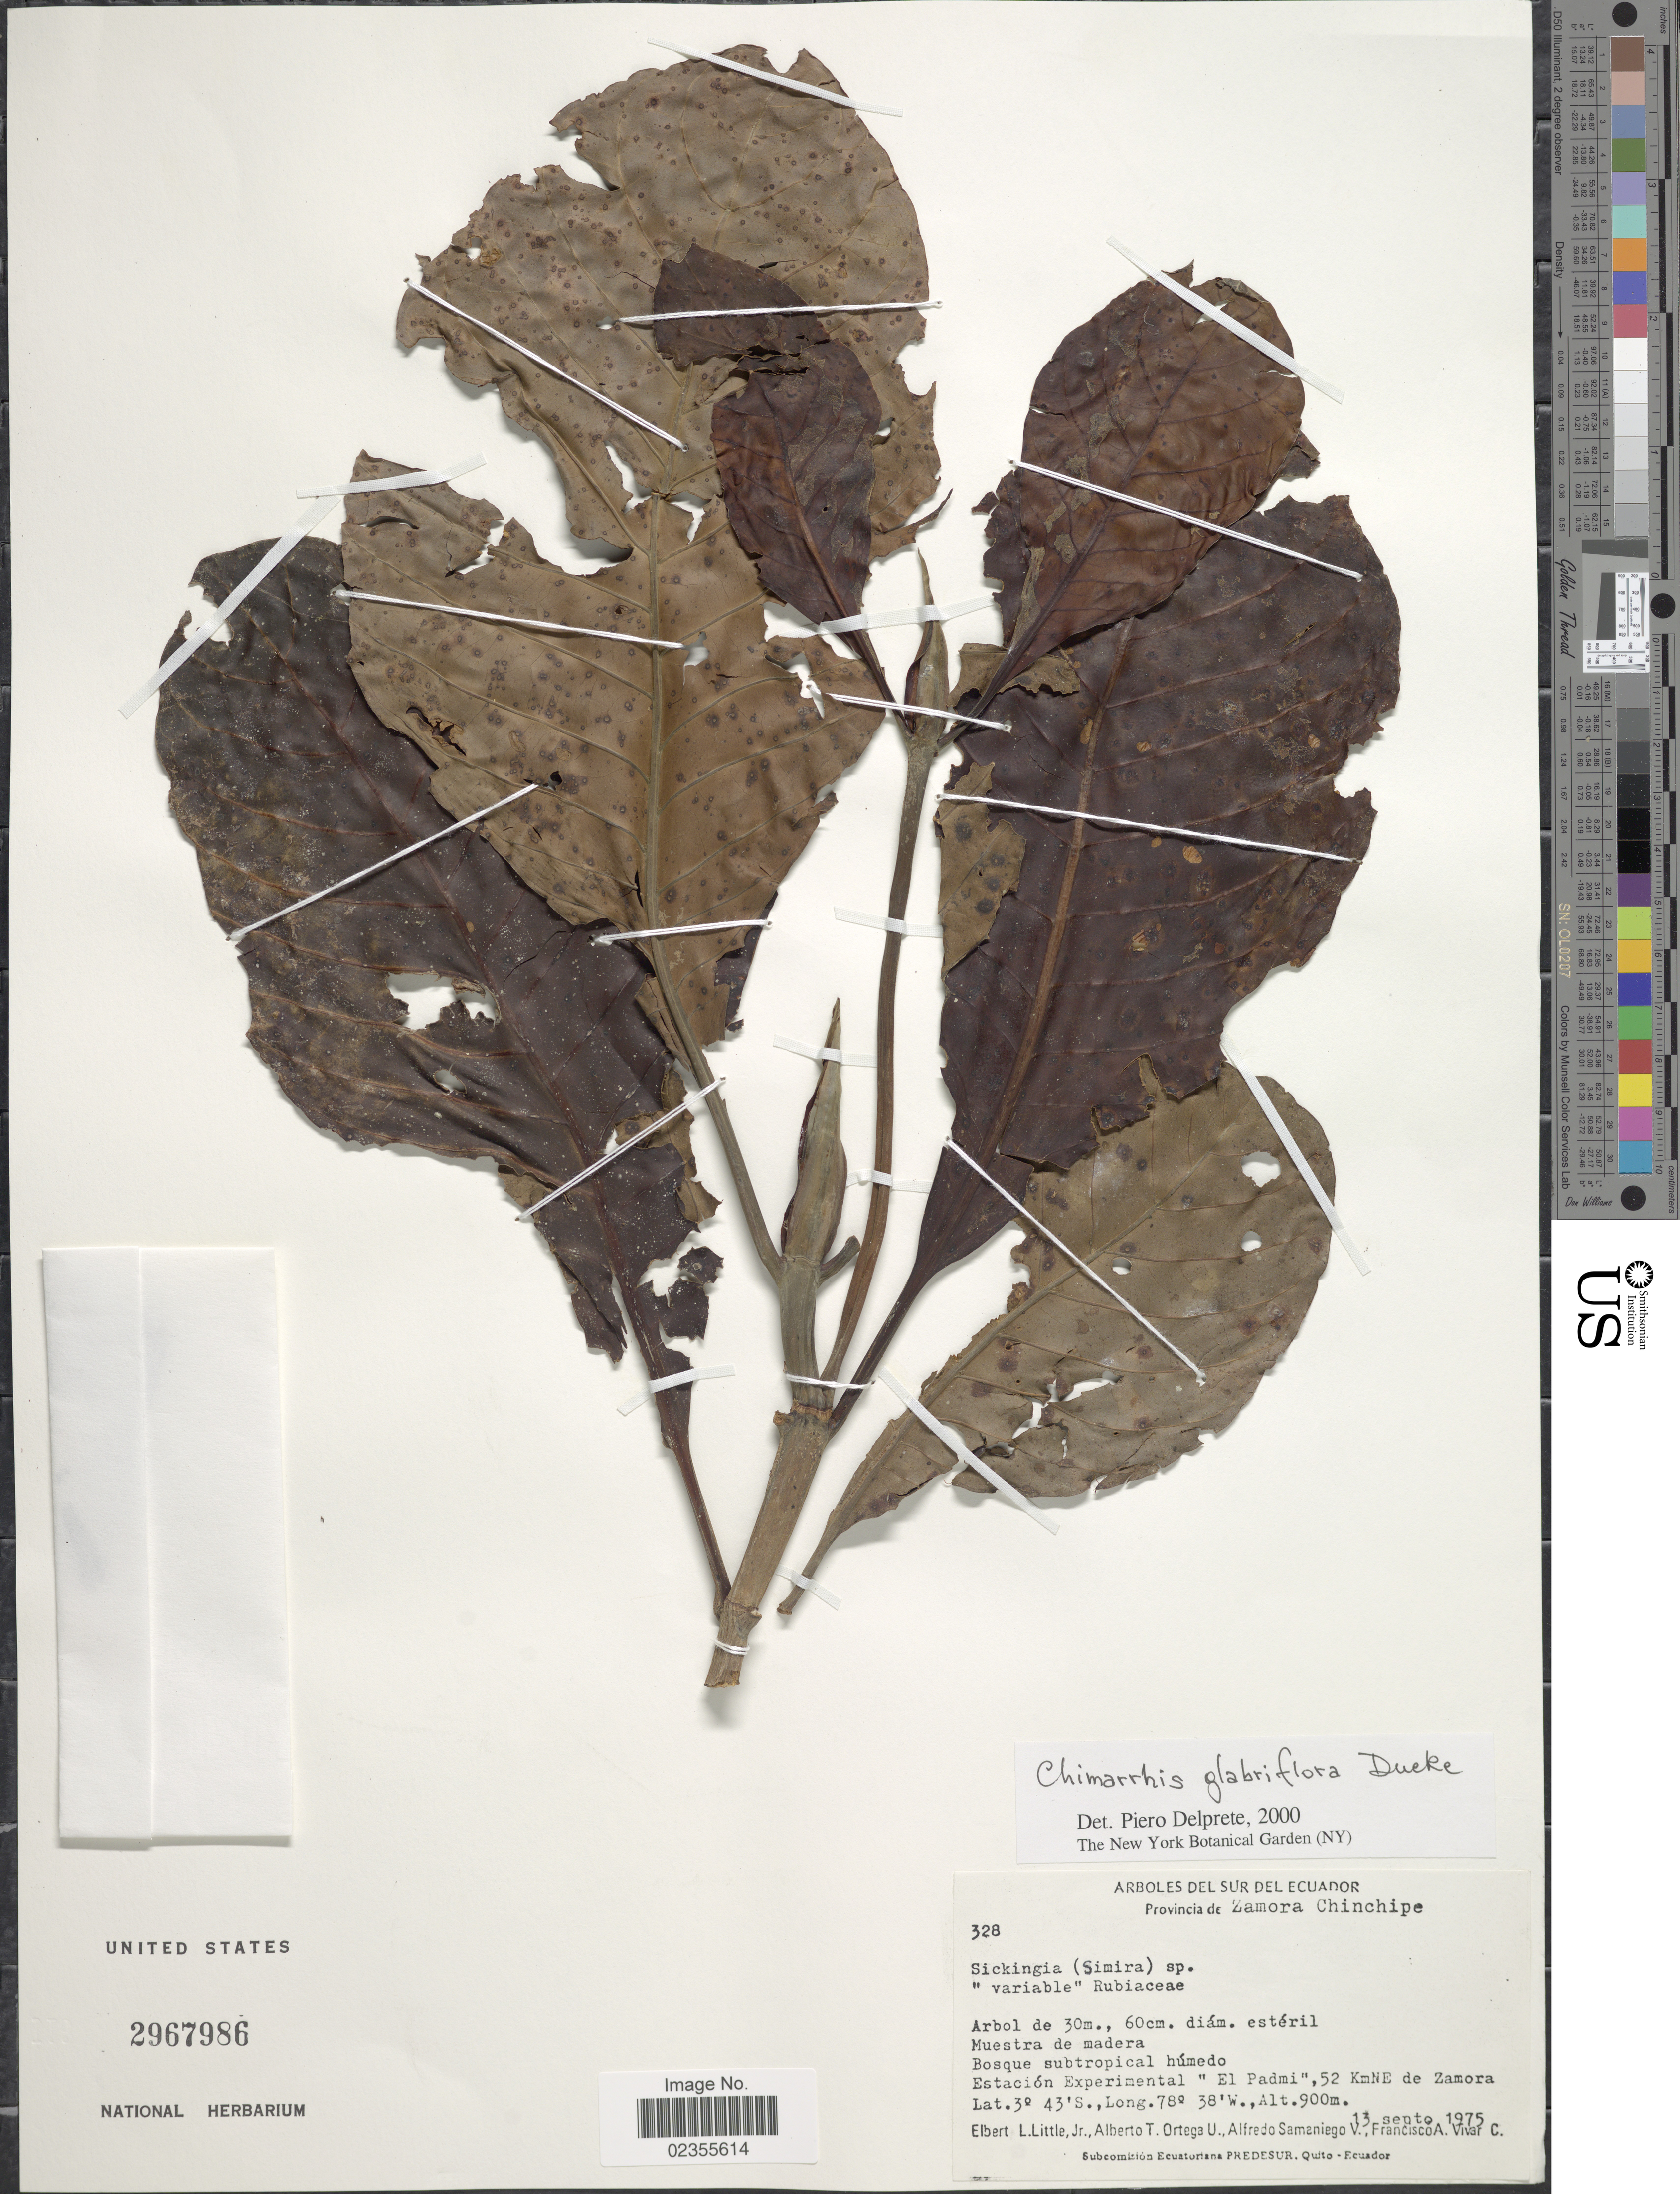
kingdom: Plantae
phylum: Tracheophyta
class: Magnoliopsida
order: Gentianales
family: Rubiaceae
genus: Chimarrhis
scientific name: Chimarrhis glabriflora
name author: Ducke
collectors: E. L. Little, A. T. Ortega U., A. V. Samaniego & F. A. Vivar C.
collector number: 328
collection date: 1975-09-13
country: Ecuador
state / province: Zamora-Chinchipe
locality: Sur del Ecuador. Estacion Experimental "El Padmi" 52 km NE de Zamora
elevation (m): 900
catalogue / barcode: US 2967986